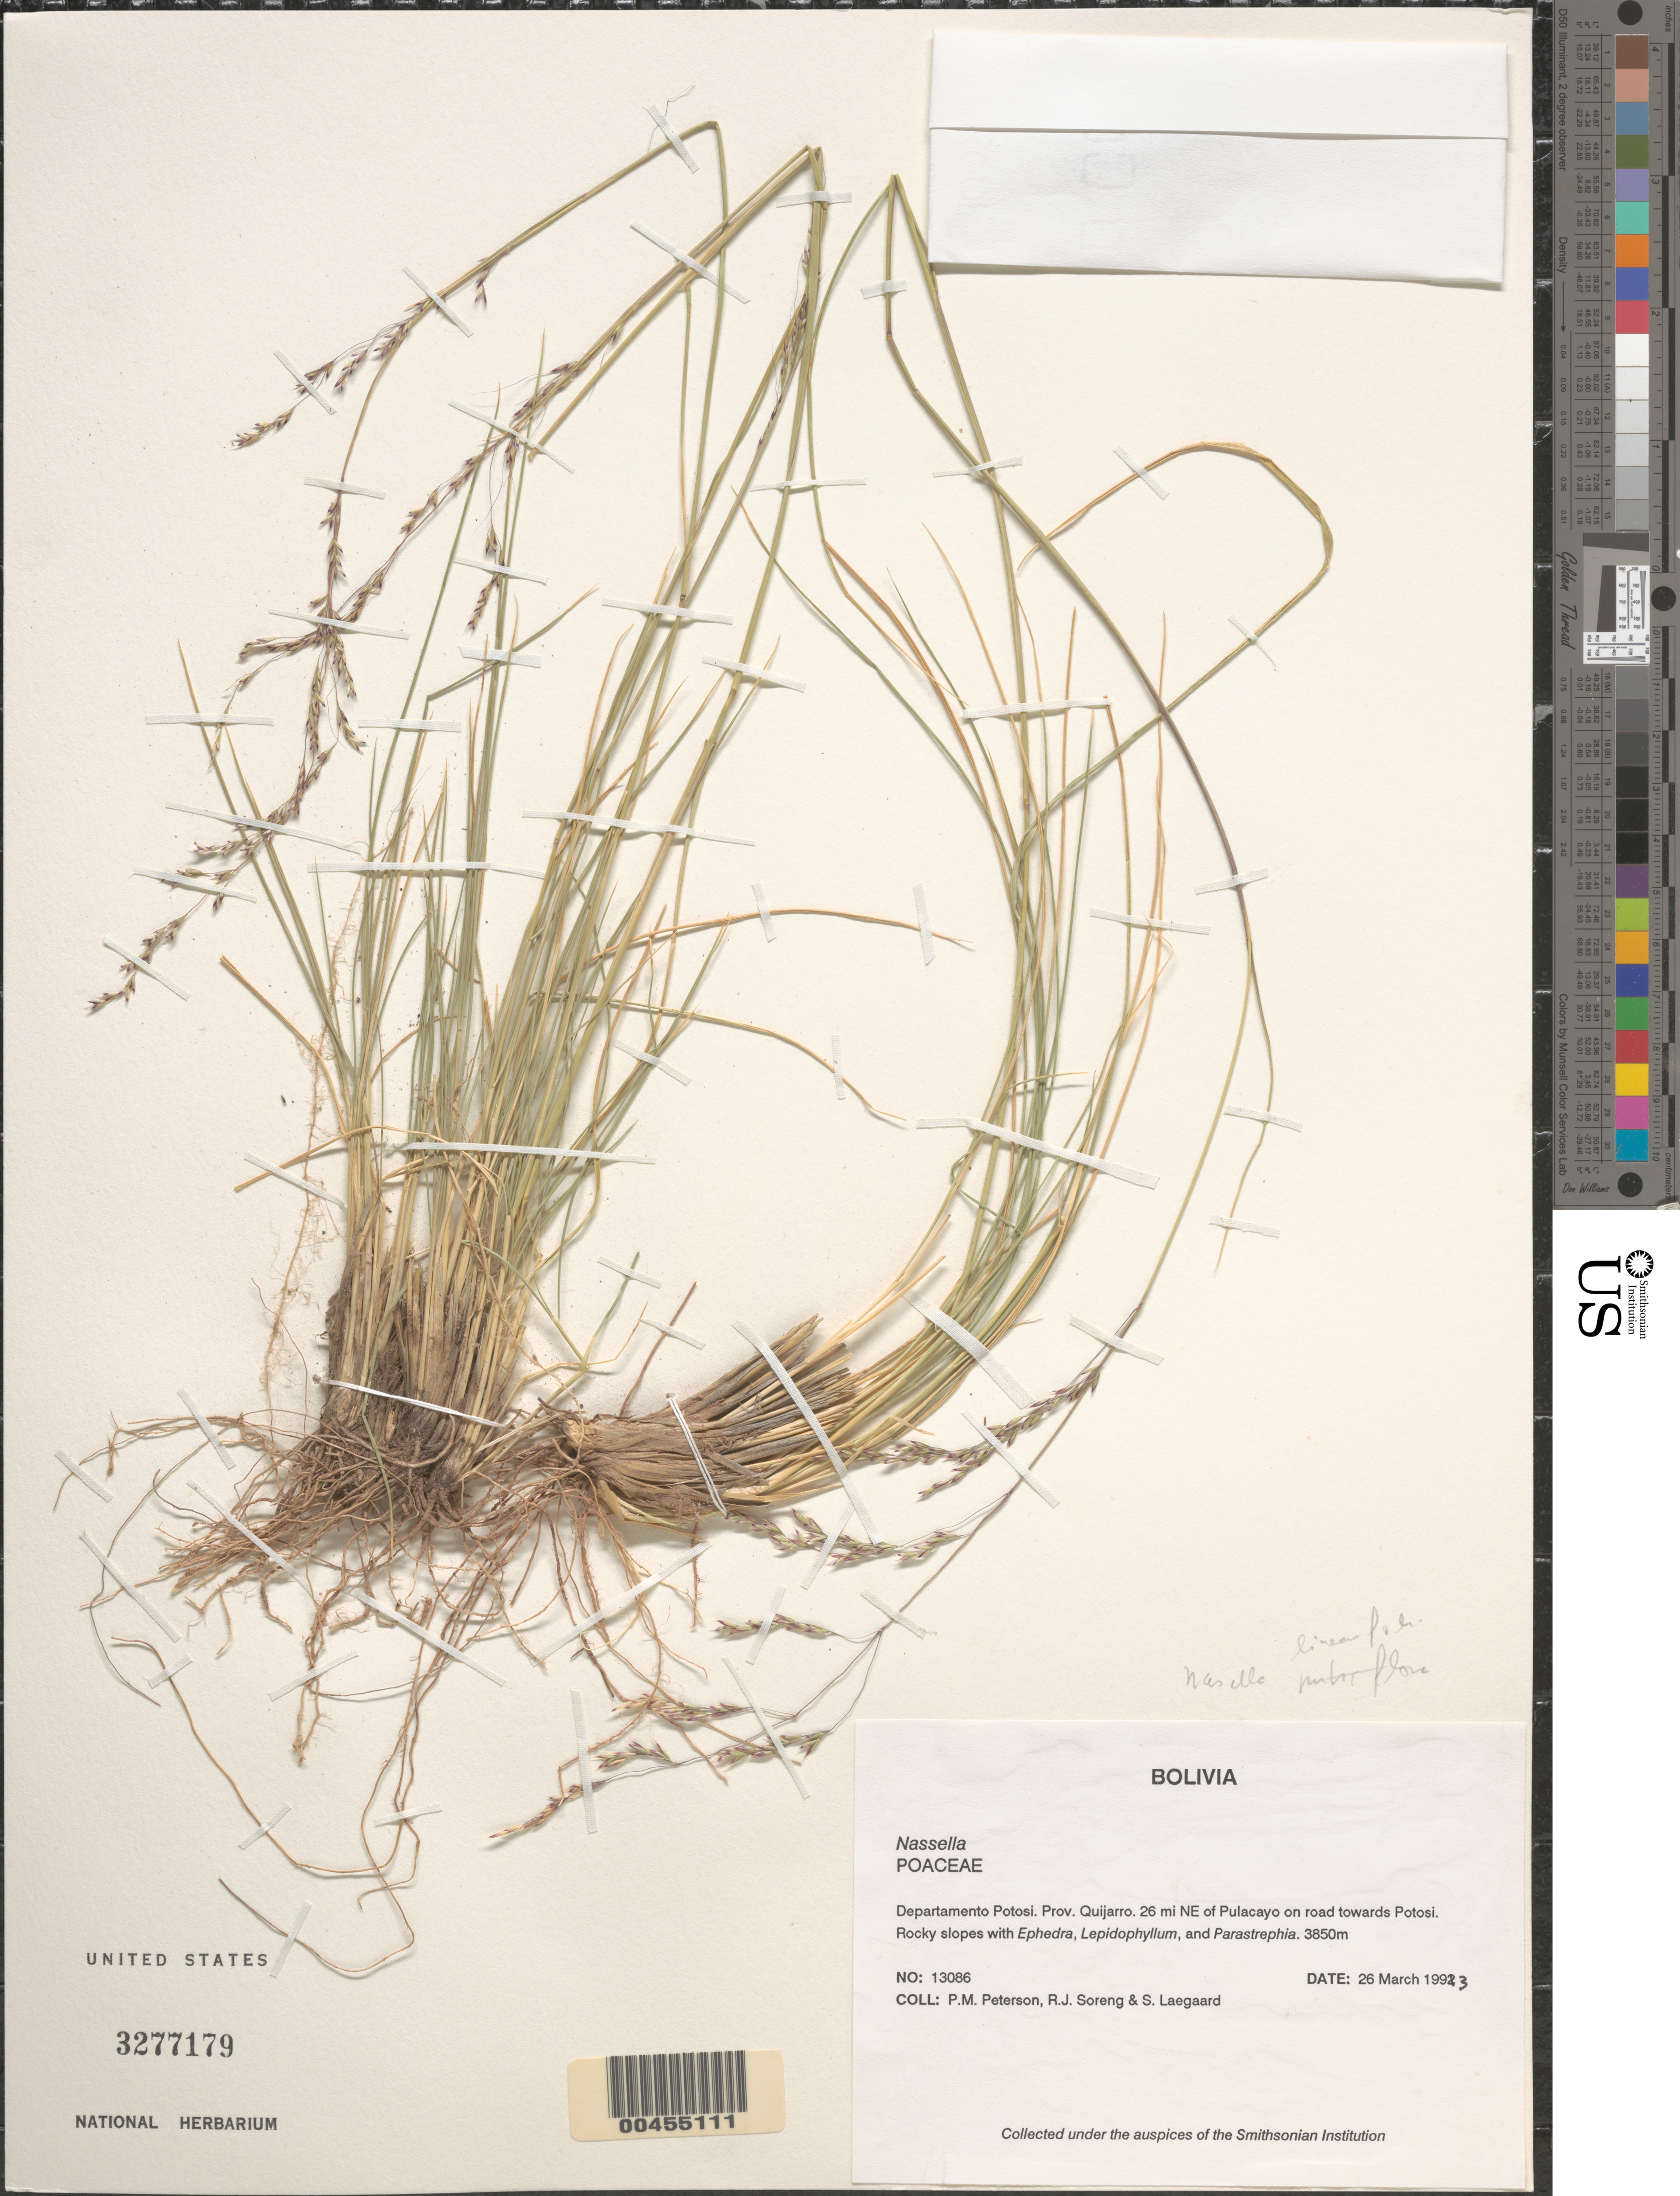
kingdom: Plantae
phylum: Tracheophyta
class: Liliopsida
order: Poales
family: Poaceae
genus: Nassella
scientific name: Nassella sp.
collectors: P. M. Peterson, R. J. Soreng & S. Lægaard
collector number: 13086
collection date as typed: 26 Mar 1992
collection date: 1992-03-26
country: Bolivia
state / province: Potosí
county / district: Quijarro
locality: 26 mi NE of Pulacayo on road towards Potosi.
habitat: Rocky slopes with Ephedra, Lepidophyllum, and Parastrephia.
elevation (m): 3850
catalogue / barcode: US 3277179